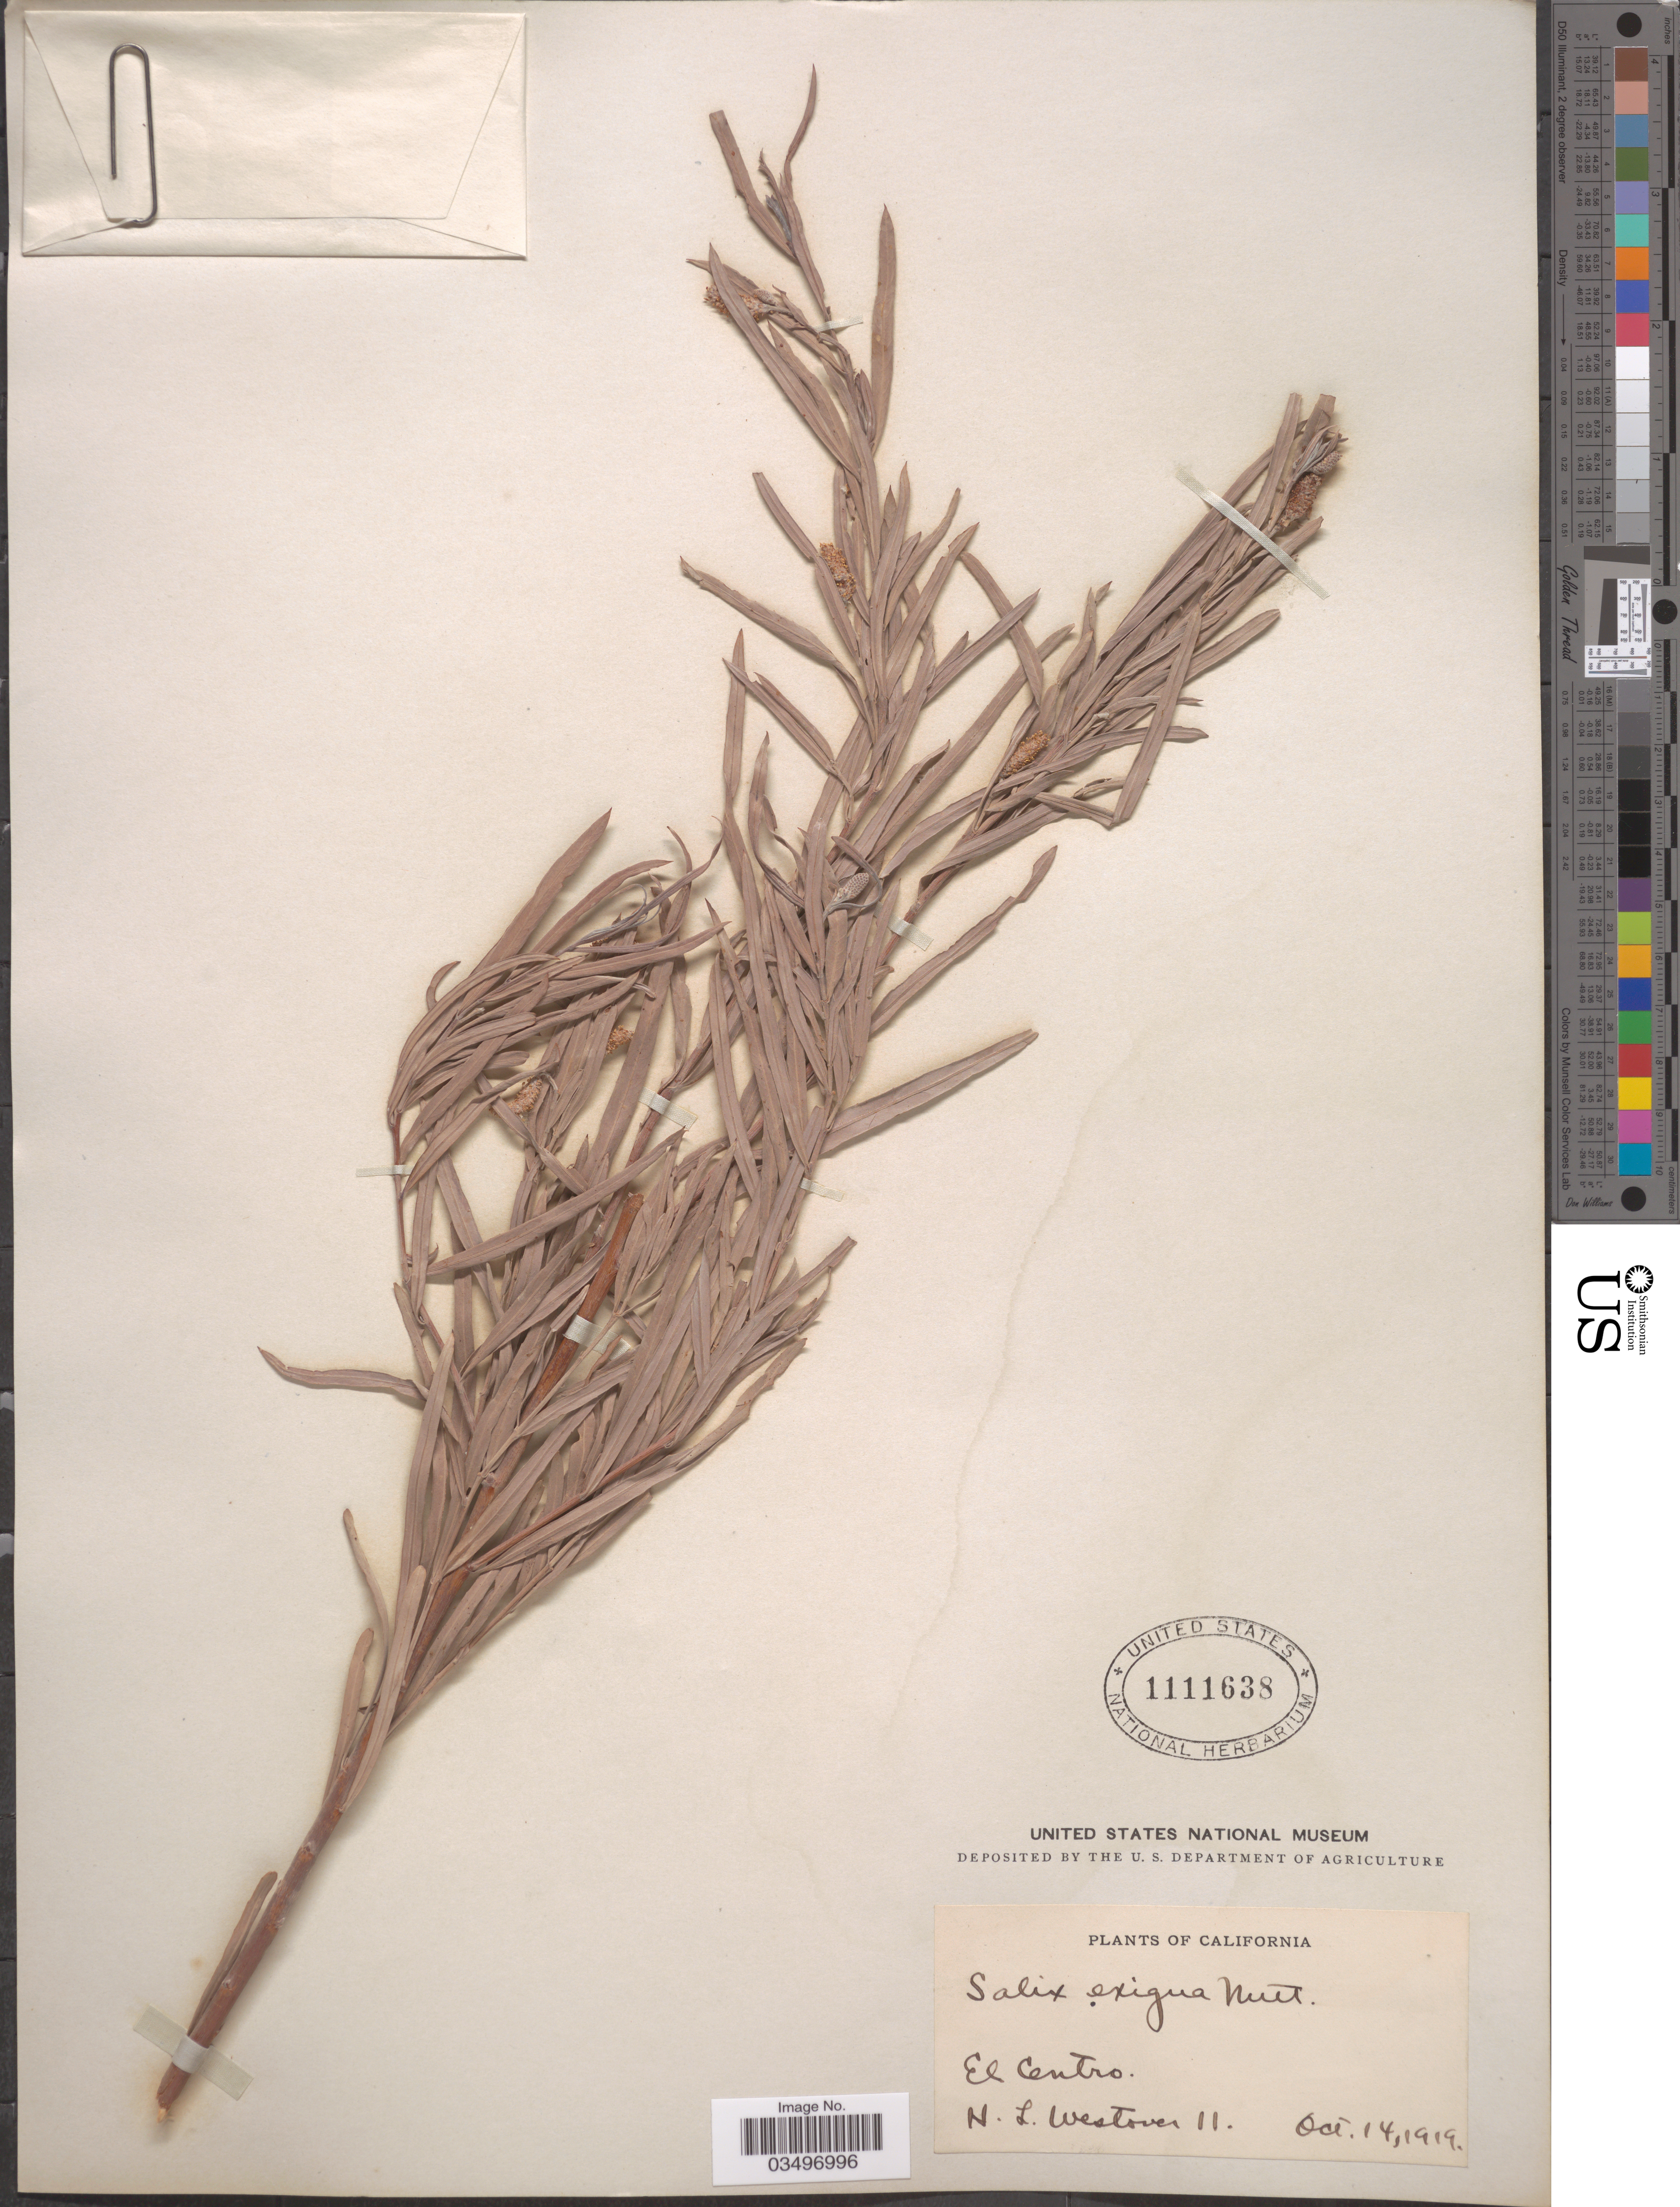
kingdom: Plantae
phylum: Tracheophyta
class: Magnoliopsida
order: Malpighiales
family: Salicaceae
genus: Salix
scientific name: Salix exigua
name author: Nutt.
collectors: H. Westover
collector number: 11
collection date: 1919-10-14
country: United States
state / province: California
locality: El Centro.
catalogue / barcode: US 1111638